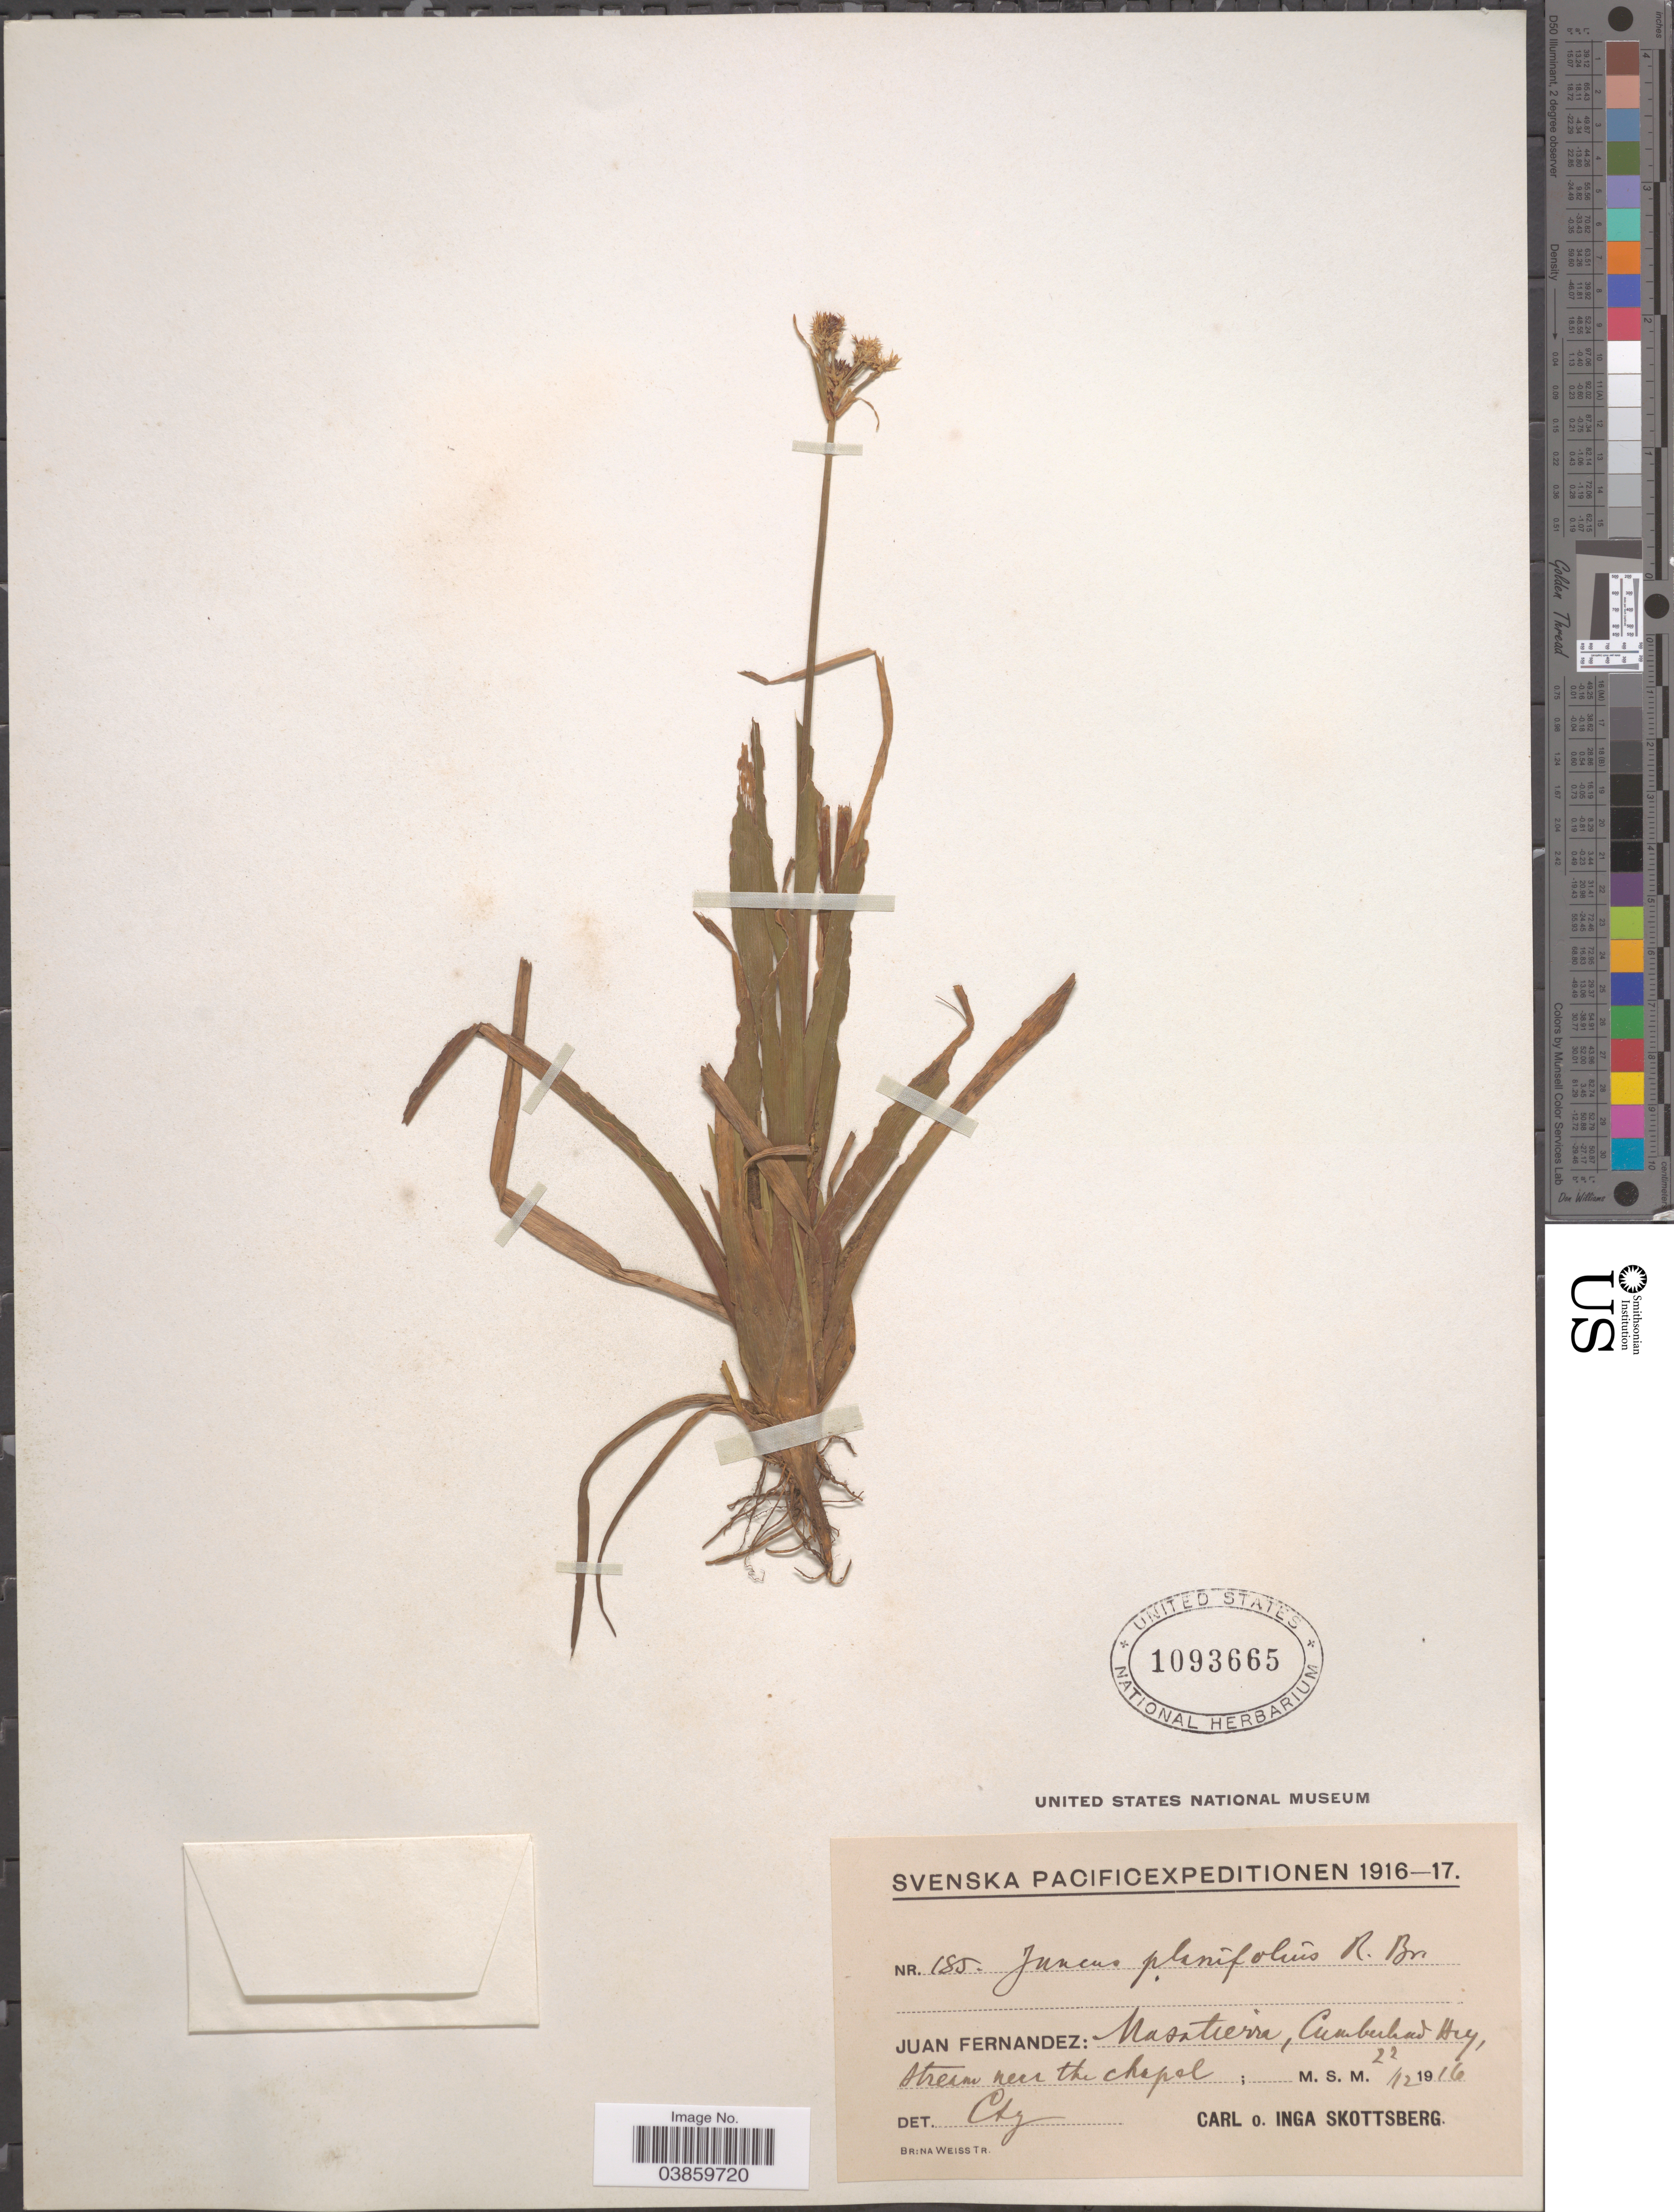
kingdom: Plantae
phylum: Tracheophyta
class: Liliopsida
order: Poales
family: Juncaceae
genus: Juncus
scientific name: Juncus planifolius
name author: R. Br.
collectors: C. Skottsberg & I. Skottsberg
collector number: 185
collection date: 1916-12-22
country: Chile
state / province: Valparaíso (V)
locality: Juan Fernandez: Masatierra, Cumberland Hey, stream near the chapel.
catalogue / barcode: US 1093665